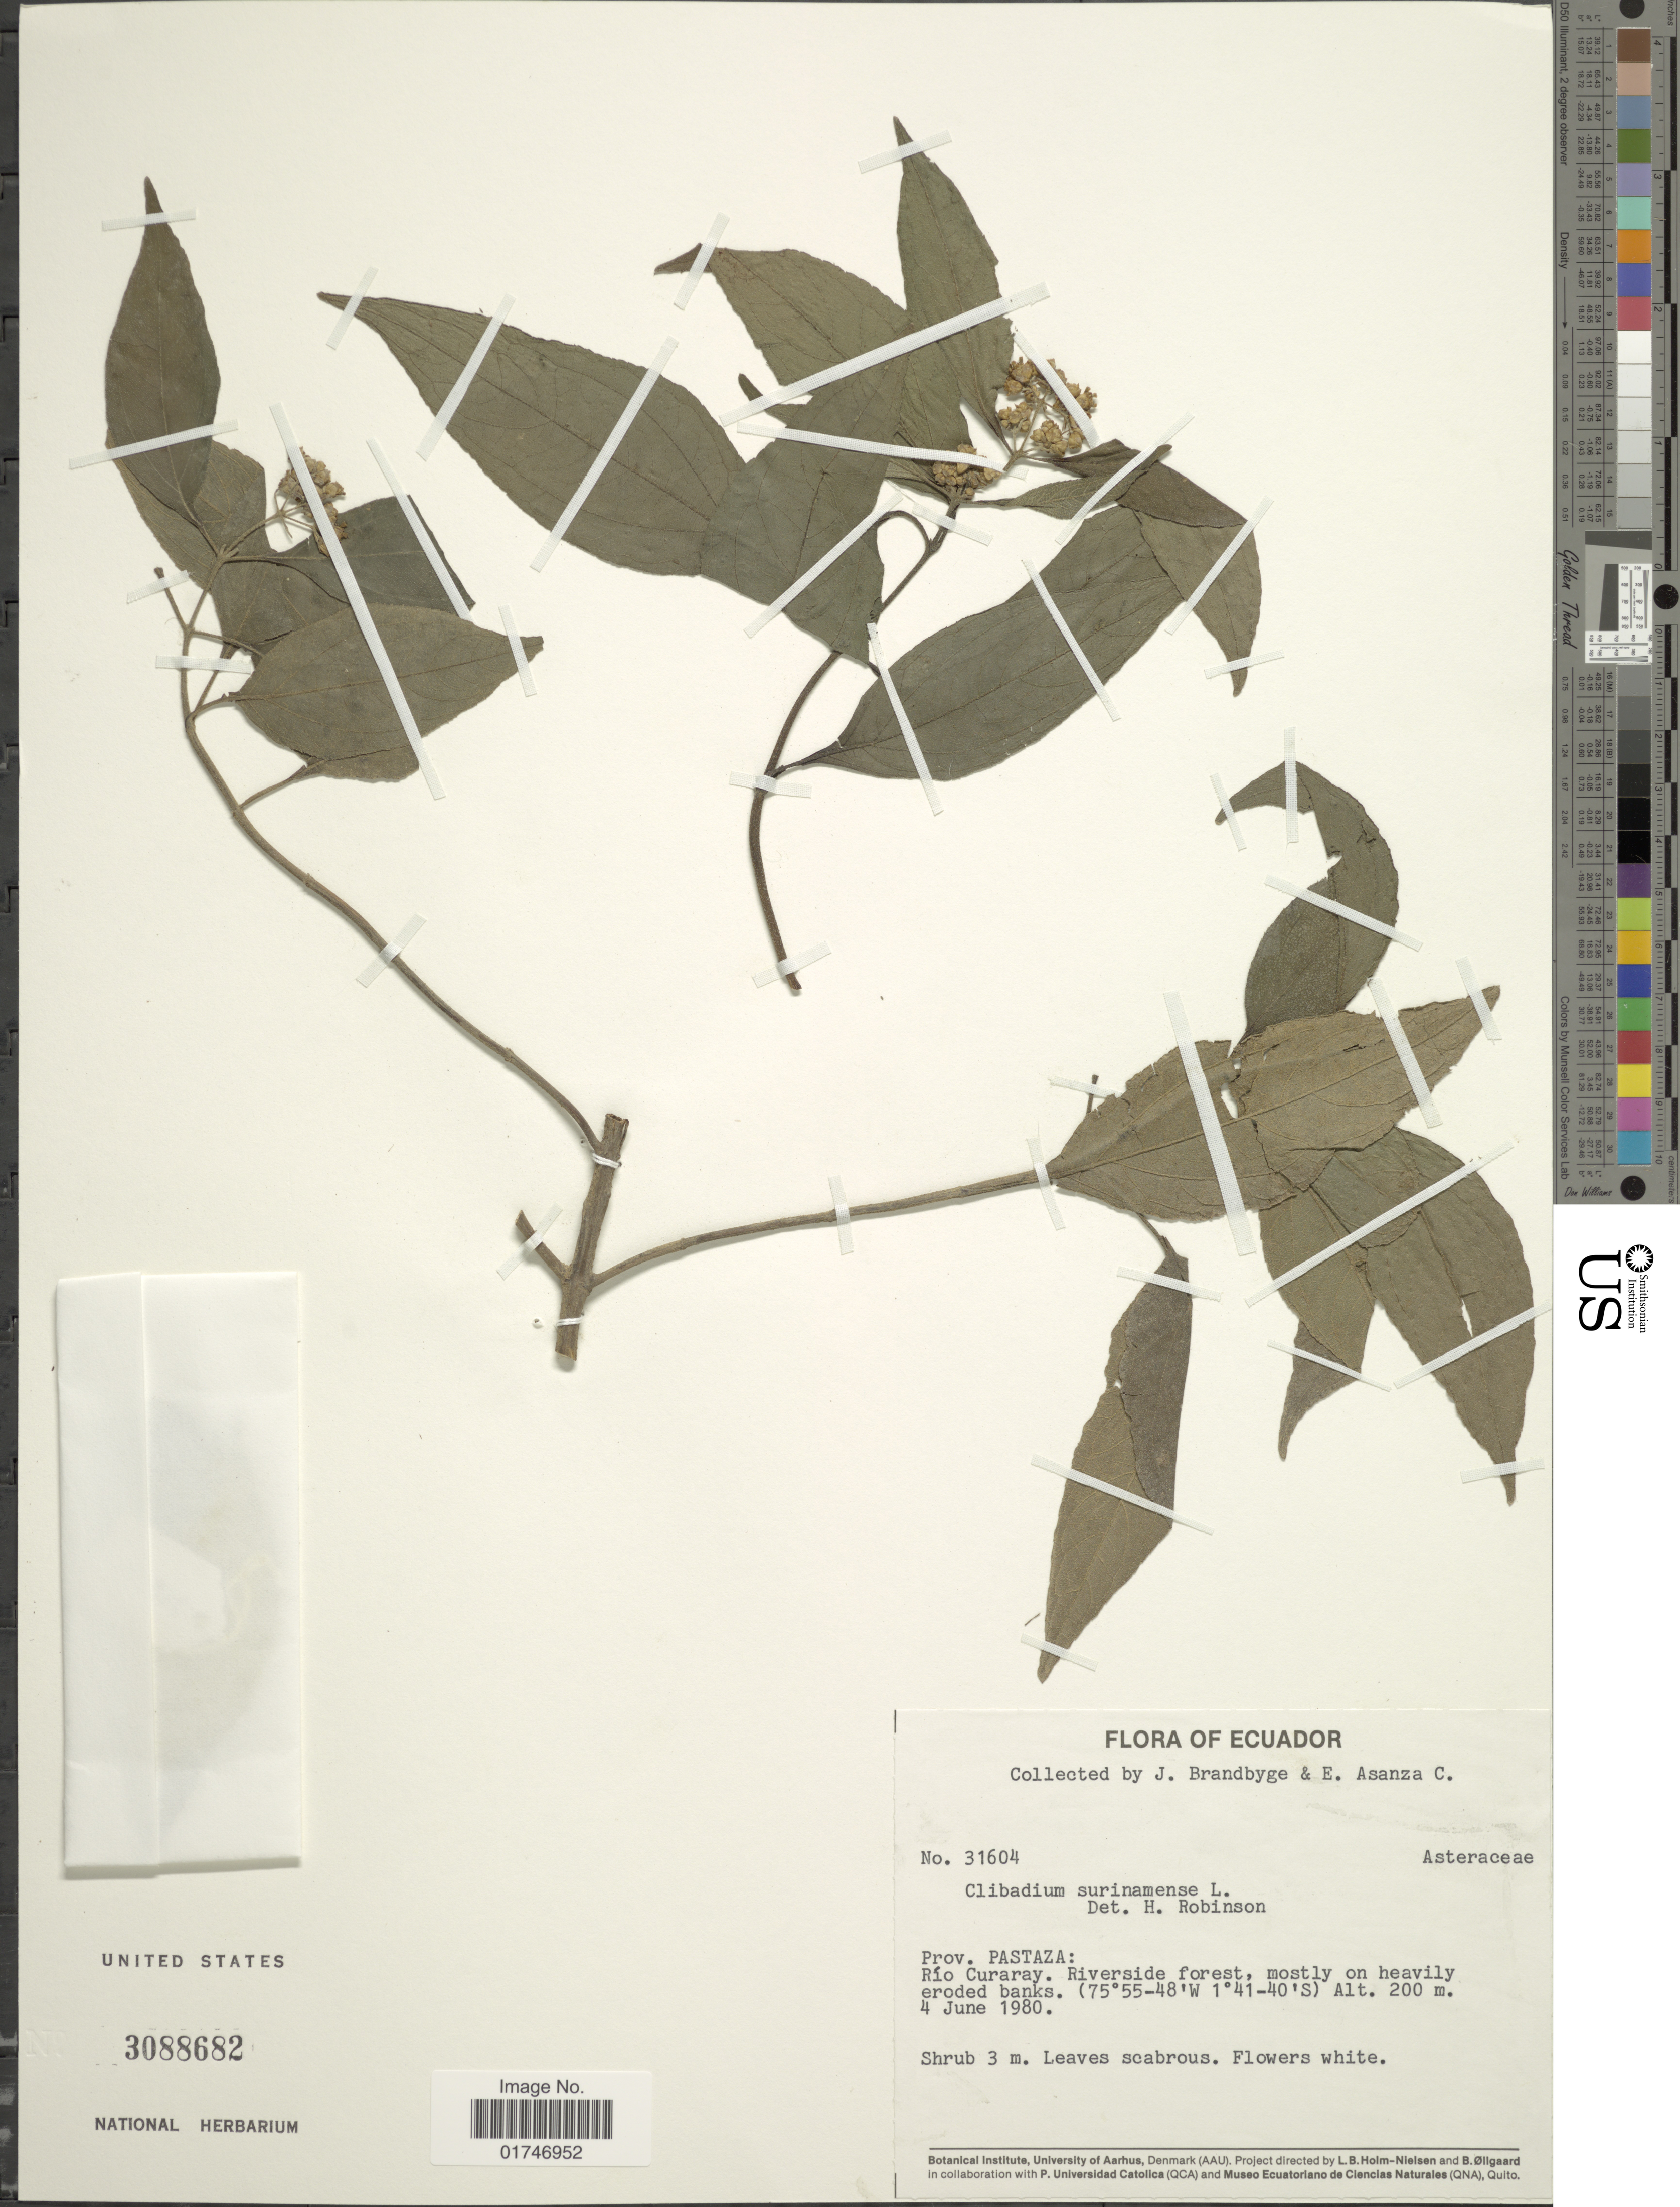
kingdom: Plantae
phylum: Tracheophyta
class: Magnoliopsida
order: Asterales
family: Asteraceae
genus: Clibadium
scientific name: Clibadium surinamense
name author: L.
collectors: J. Brandbyge & E. Asanza C.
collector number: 31604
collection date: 1980-06-04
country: Ecuador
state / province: Pastaza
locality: Prov. Pastaza: Río Curaray. Riverside forest, mostly on heavily eroded banks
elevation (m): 200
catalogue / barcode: US 3088682